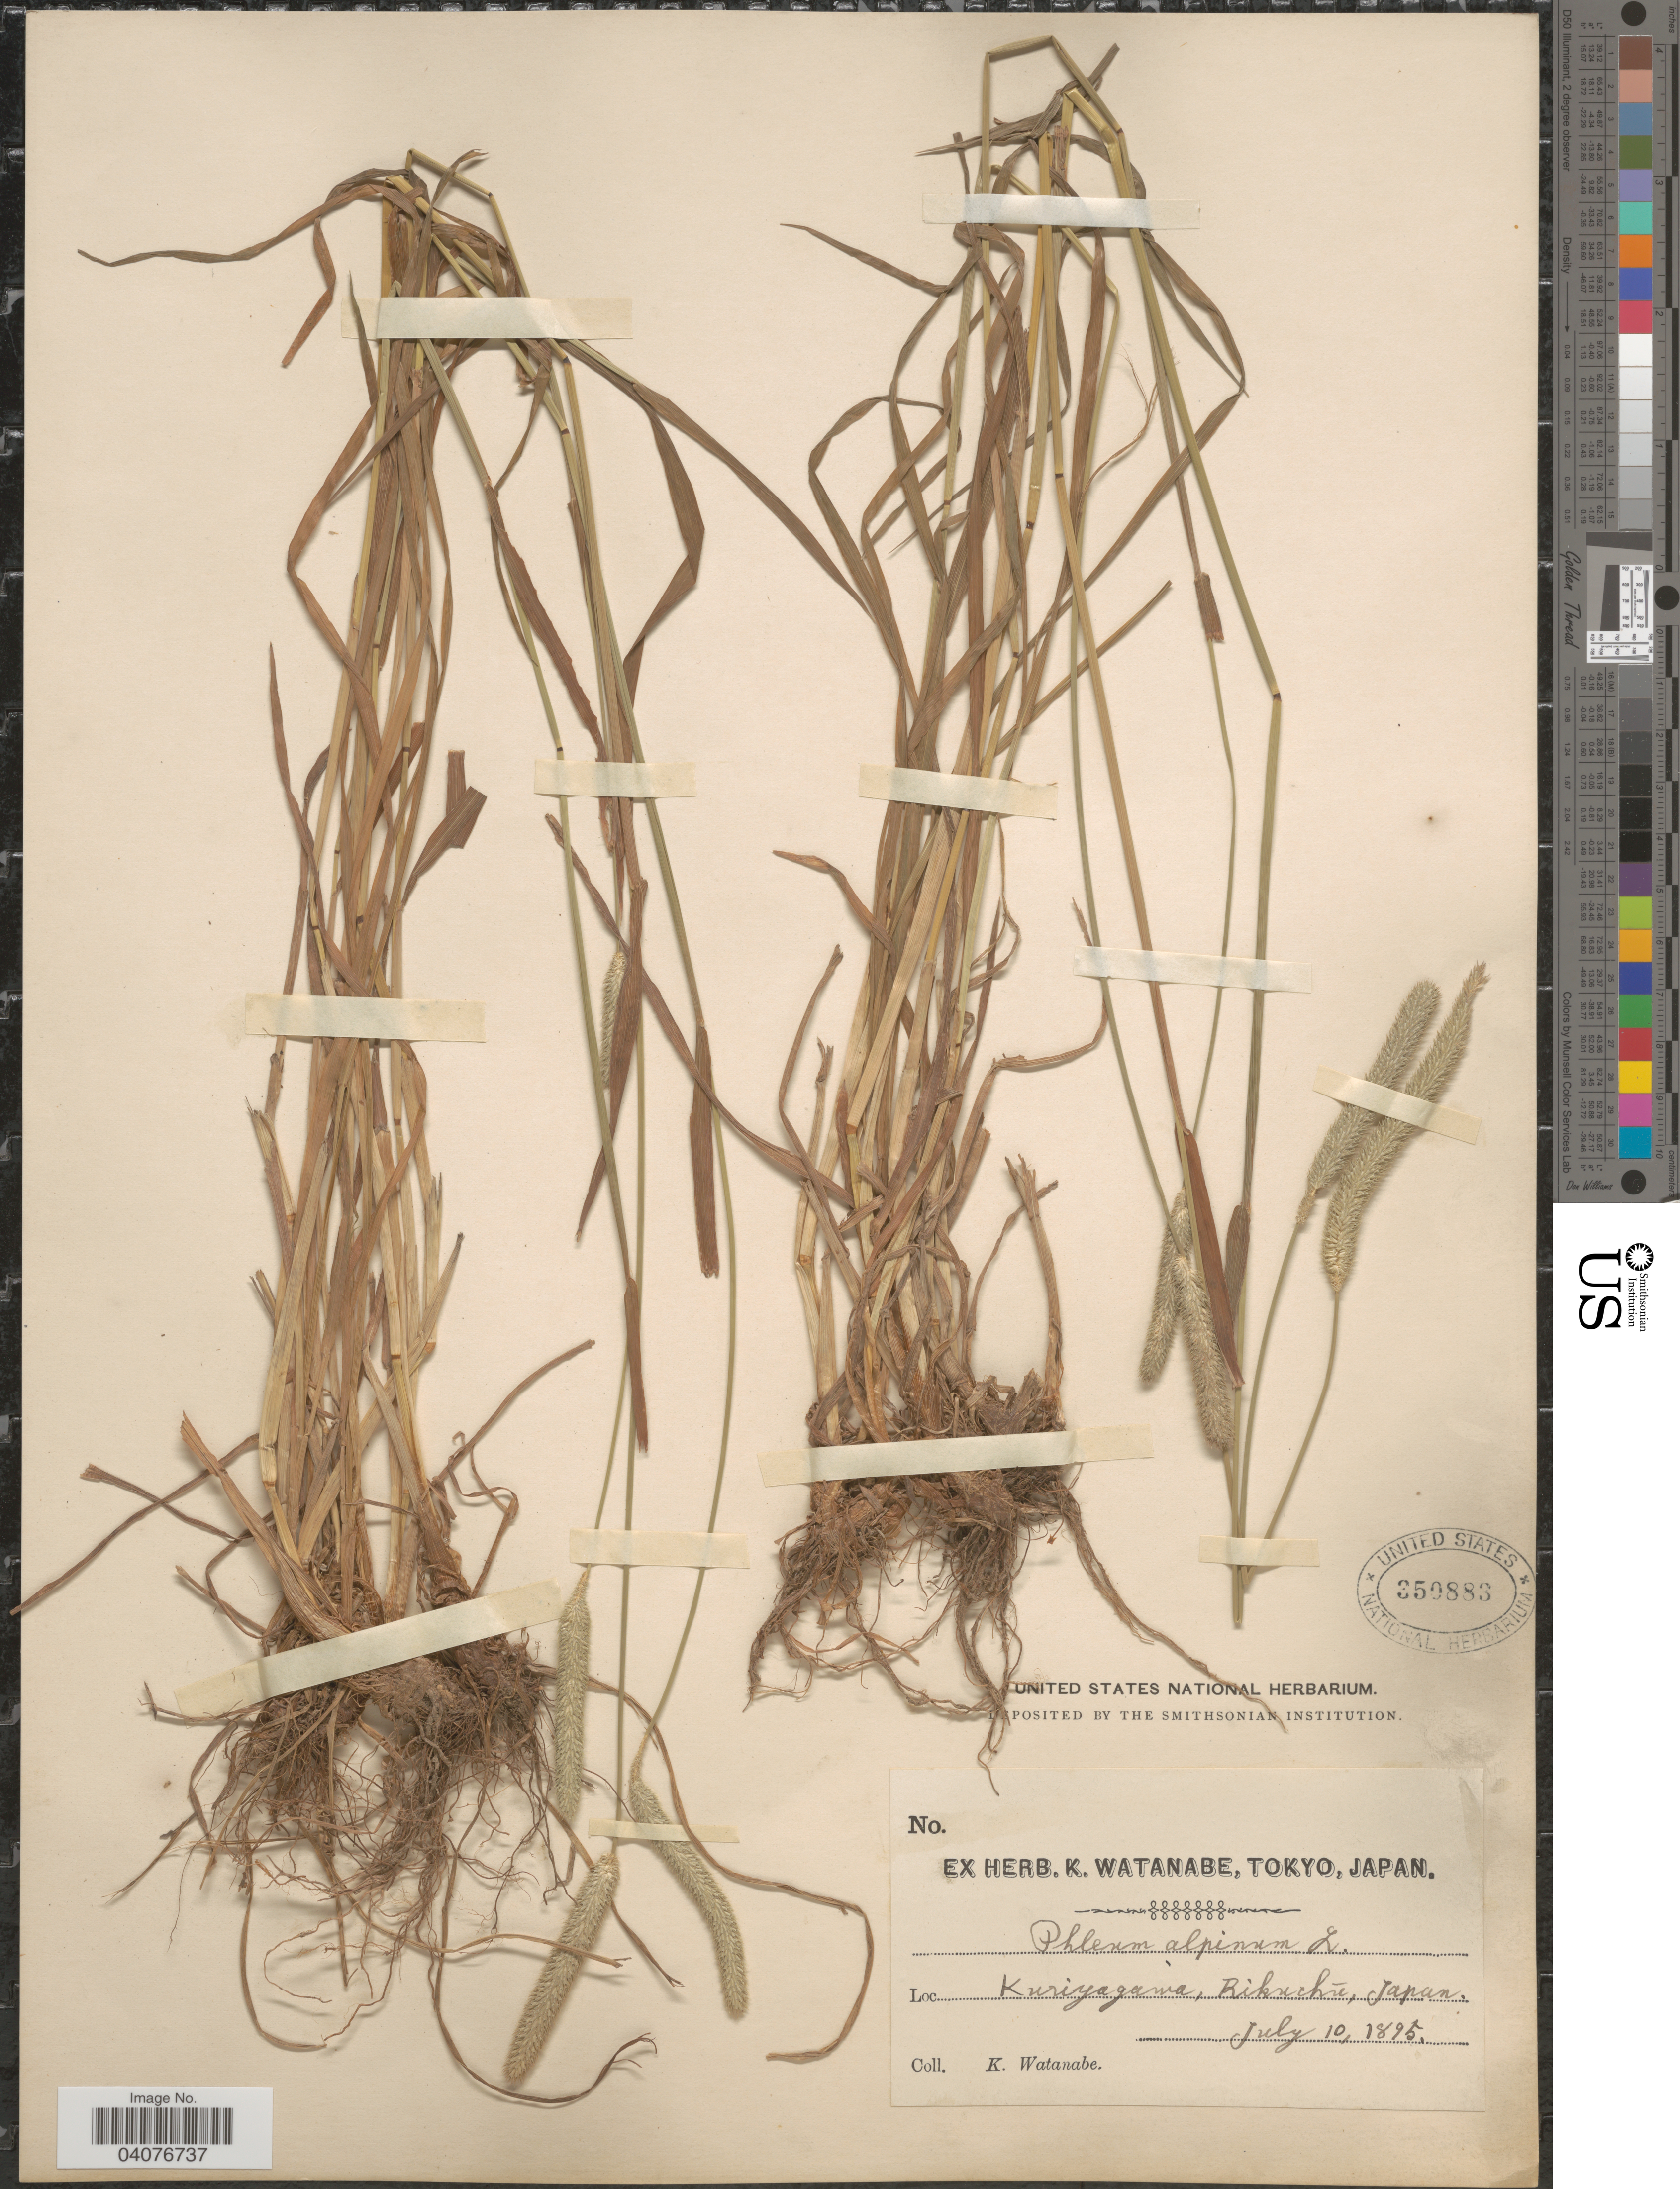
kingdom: Plantae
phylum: Tracheophyta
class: Liliopsida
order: Poales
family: Poaceae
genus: Phleum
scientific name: Phleum pratense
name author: L.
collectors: K. Watanabe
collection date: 1895-07-10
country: Japan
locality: Kuriyagama, Rikuchū.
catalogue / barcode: US 350883